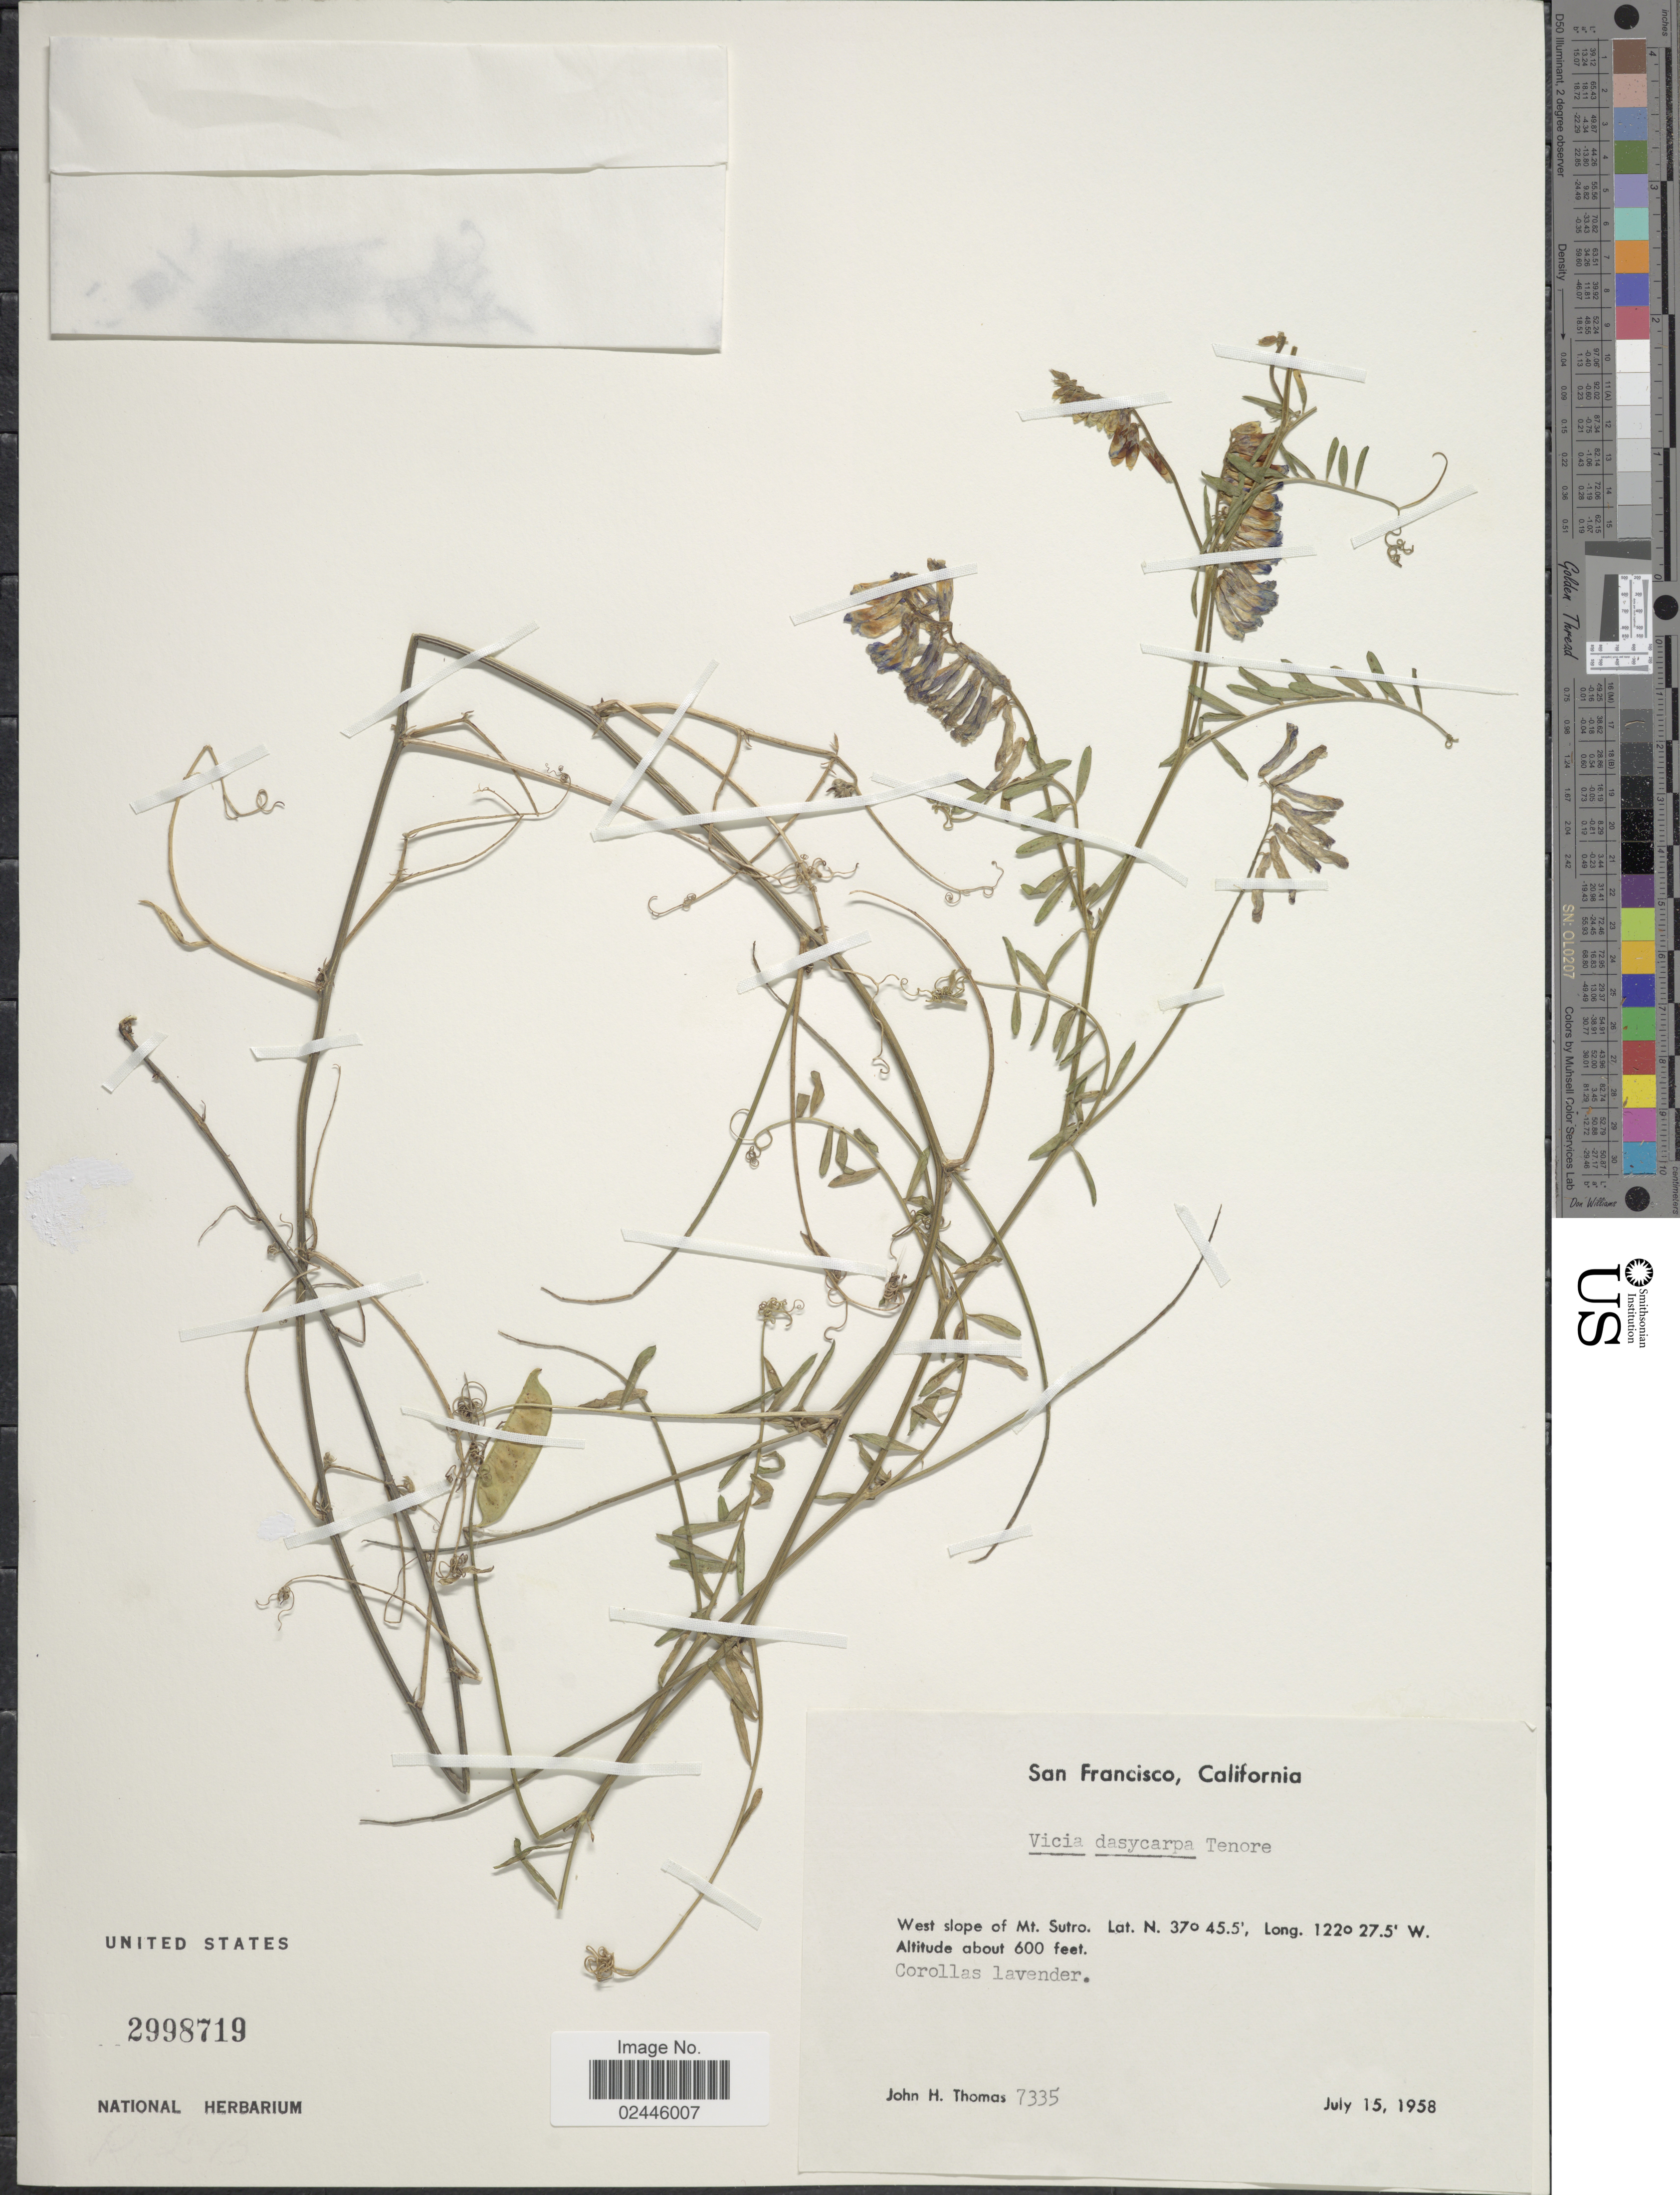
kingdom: Plantae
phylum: Tracheophyta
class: Magnoliopsida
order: Fabales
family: Fabaceae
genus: Vicia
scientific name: Vicia dasycarpa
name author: Ten.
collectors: J. H. Thomas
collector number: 7335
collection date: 1958-07-15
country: United States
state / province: California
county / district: San Francisco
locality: San Francisco, West slope of Mt. Sutro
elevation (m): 183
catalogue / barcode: US 2998719